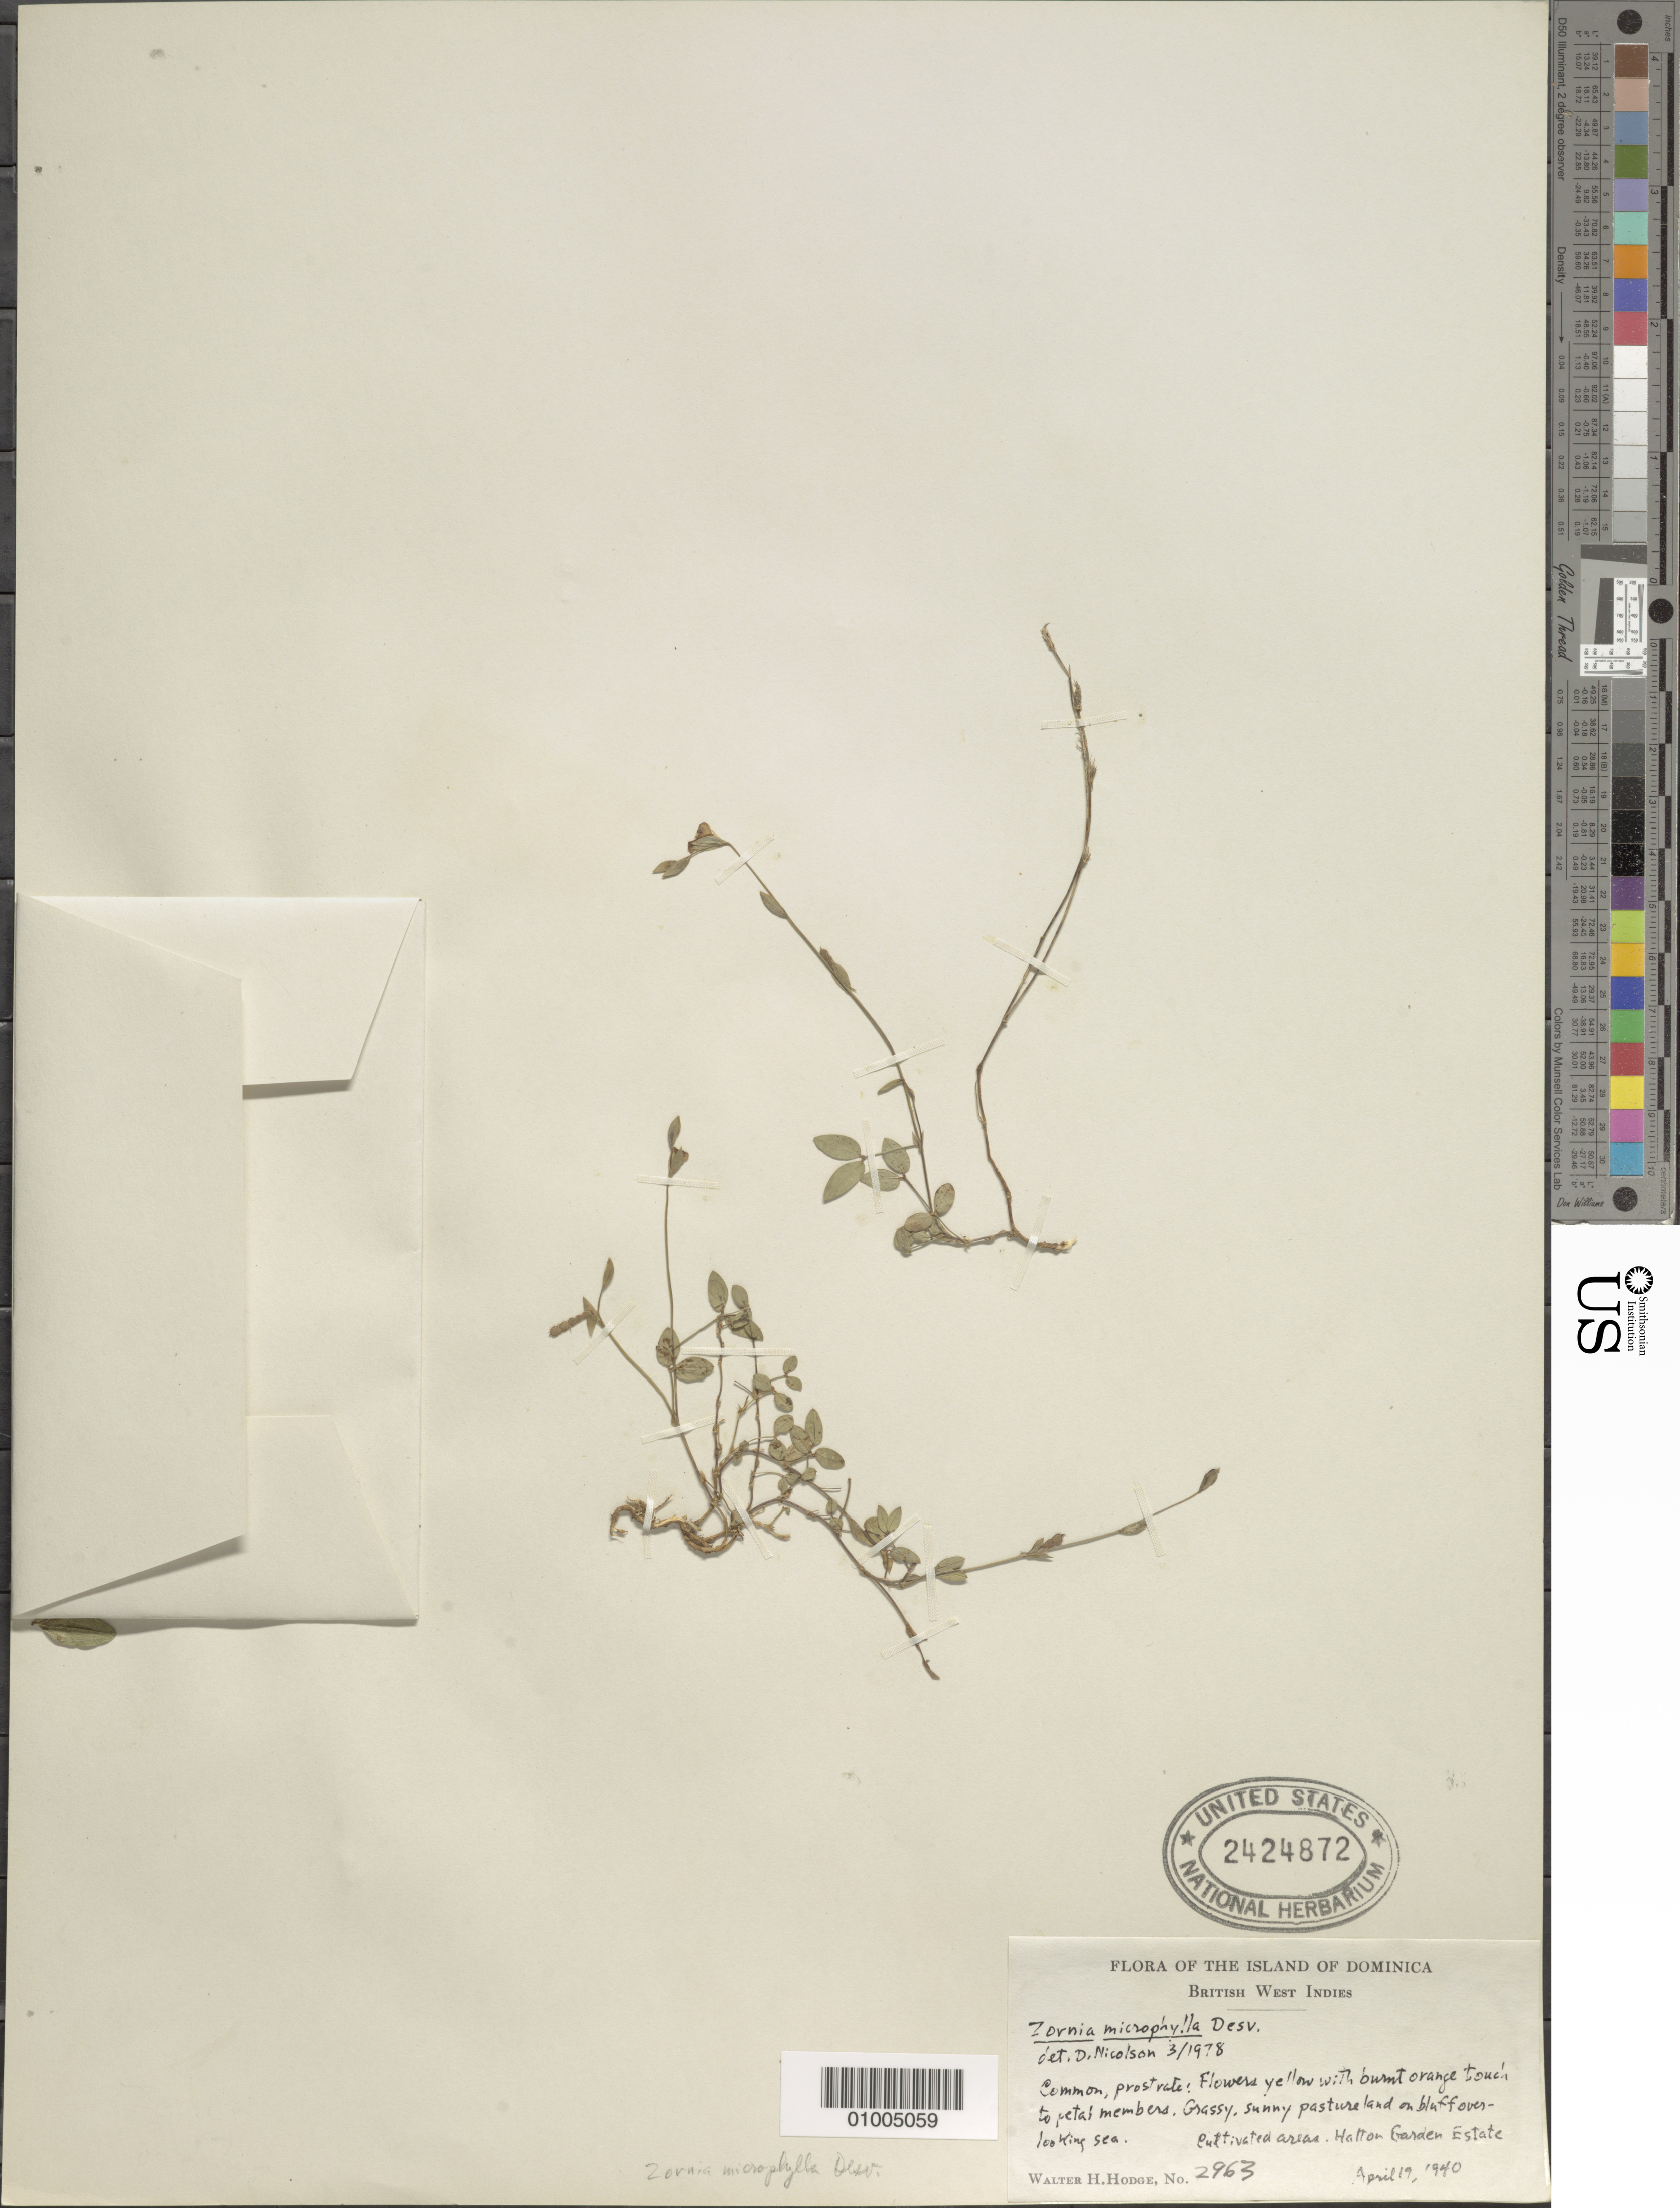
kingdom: Plantae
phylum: Tracheophyta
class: Magnoliopsida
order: Fabales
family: Fabaceae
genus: Zornia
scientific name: Zornia microphylla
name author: Desv.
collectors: W. Hodge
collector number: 2963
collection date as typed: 19 Apr 1940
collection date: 1940-04-19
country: Dominica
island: Dominica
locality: Halton Garden Estate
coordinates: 0 N, 0 E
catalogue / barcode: US 2424872